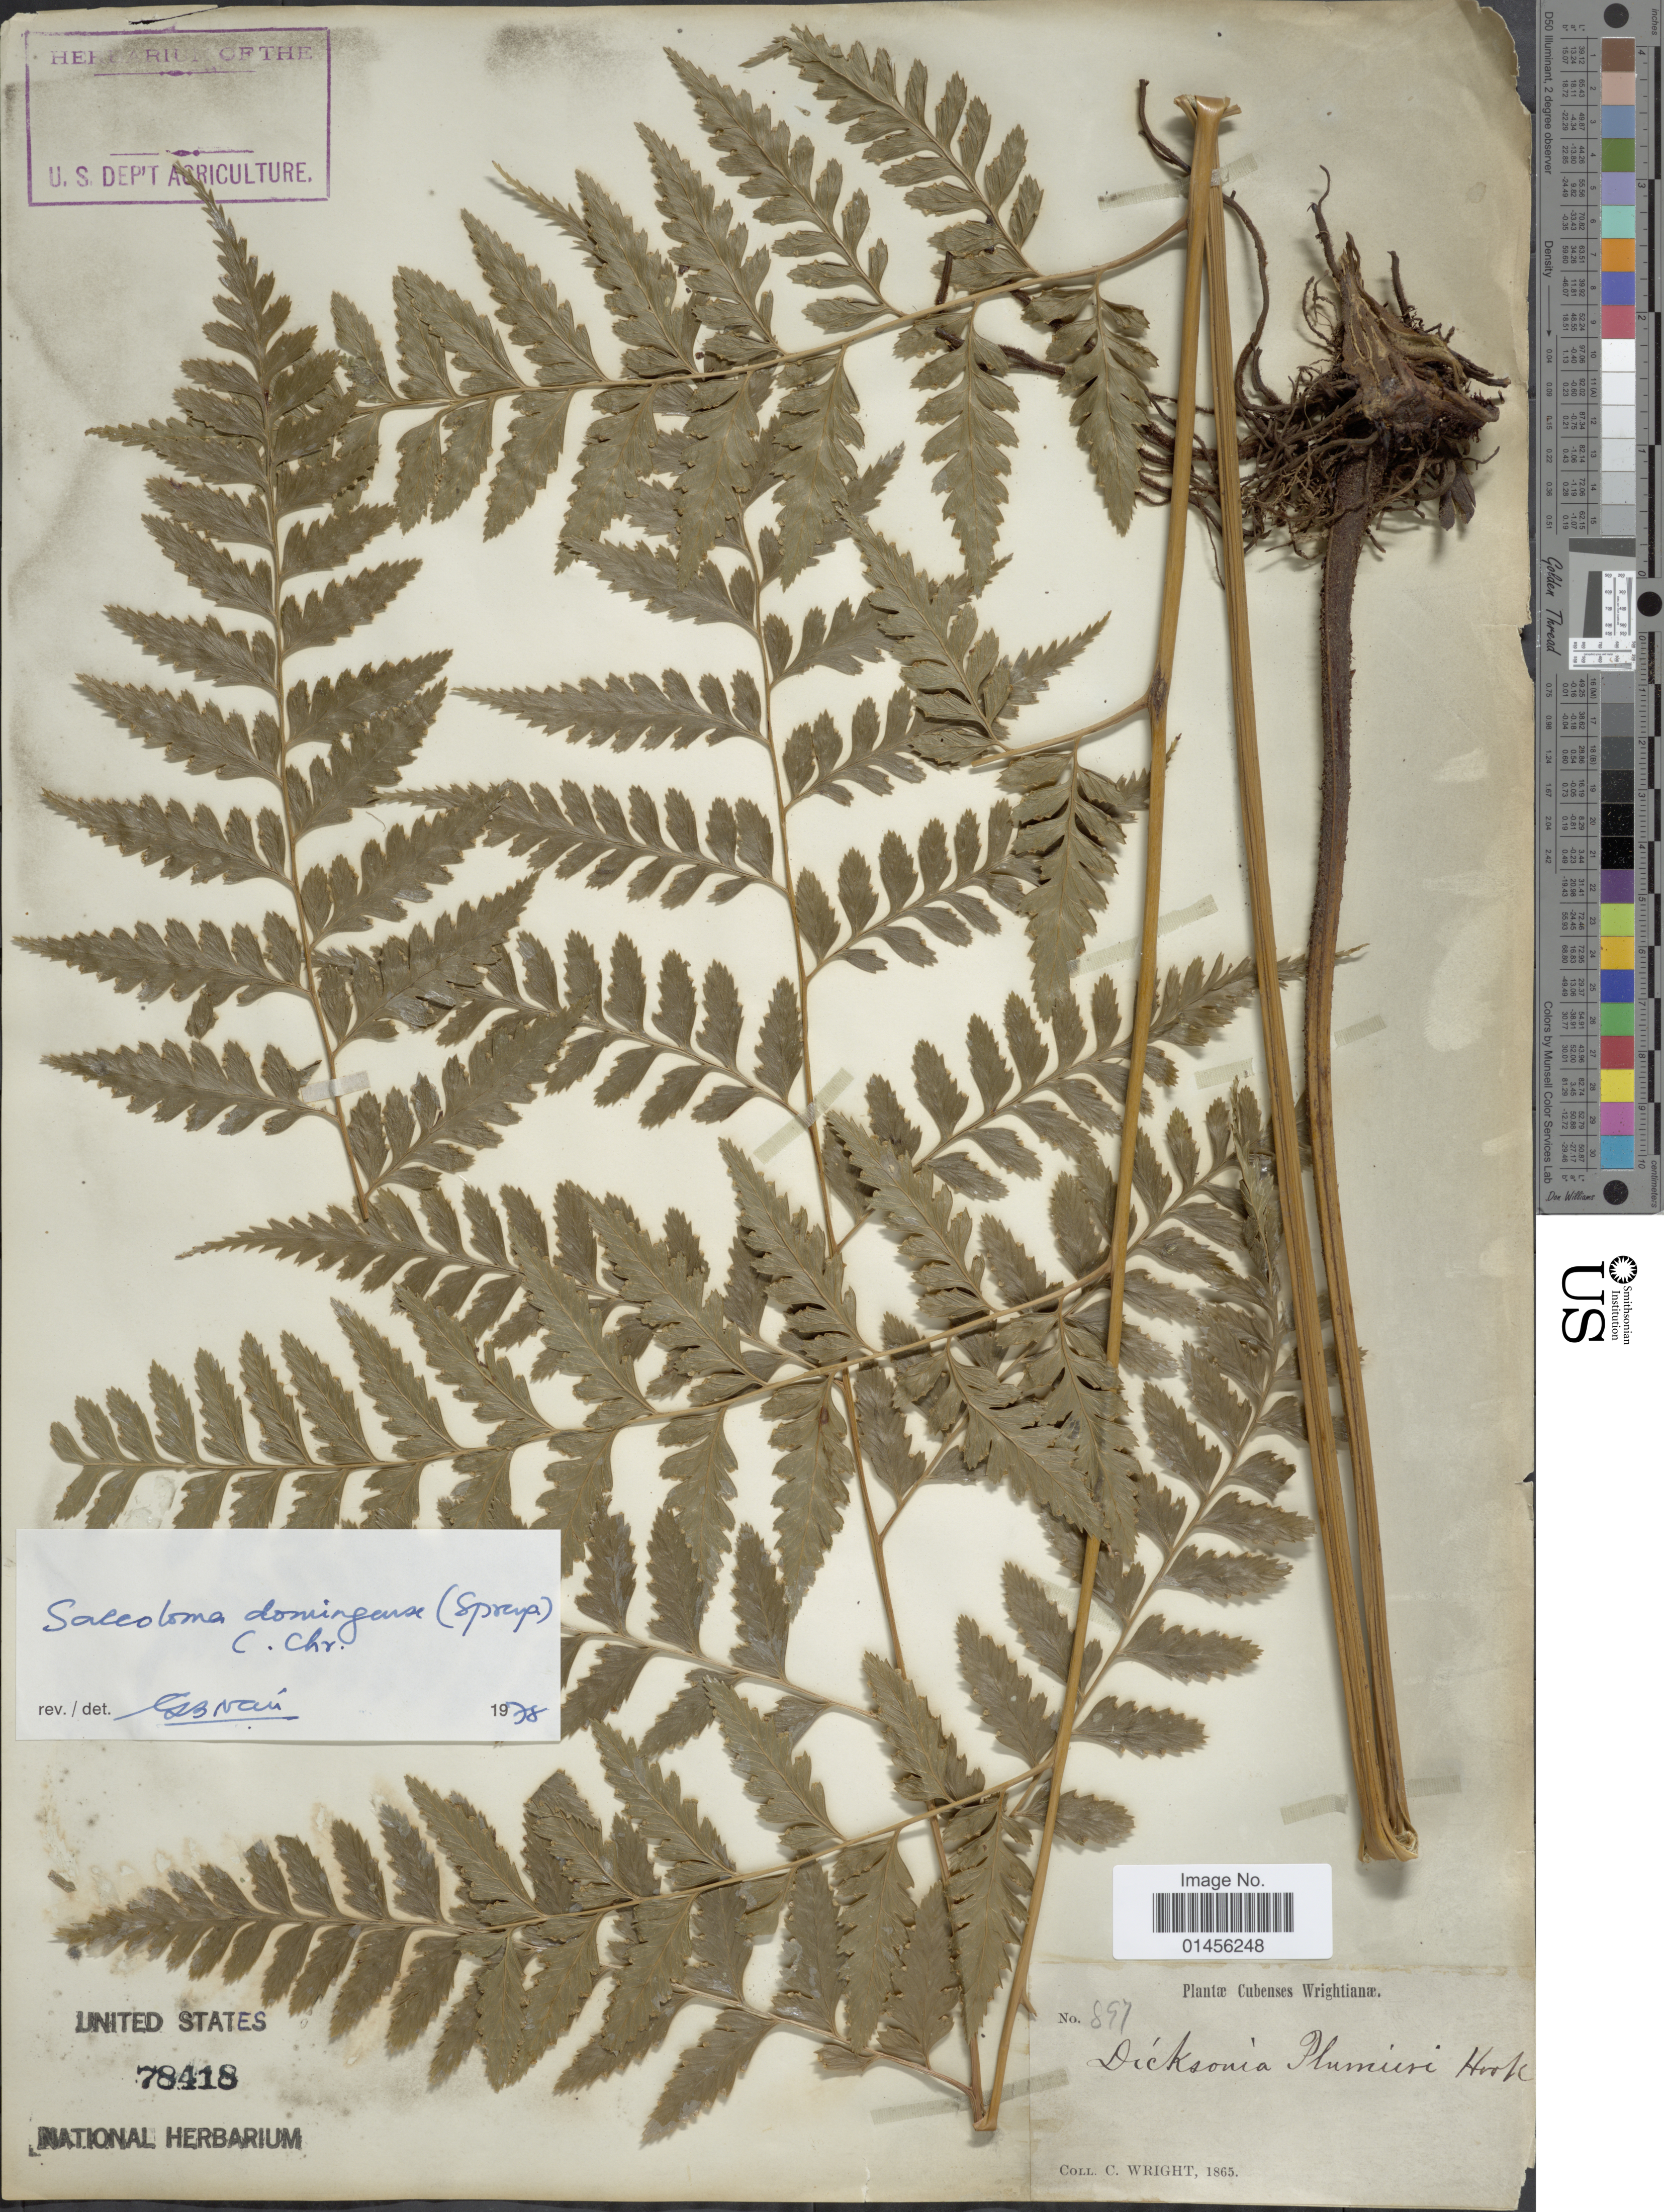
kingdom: Plantae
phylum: Tracheophyta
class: Polypodiopsida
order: Polypodiales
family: Saccolomataceae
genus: Saccoloma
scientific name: Saccoloma domingense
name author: (Spreng.) C. Chr.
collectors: C. Wright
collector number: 897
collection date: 1865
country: Cuba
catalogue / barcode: US 78418